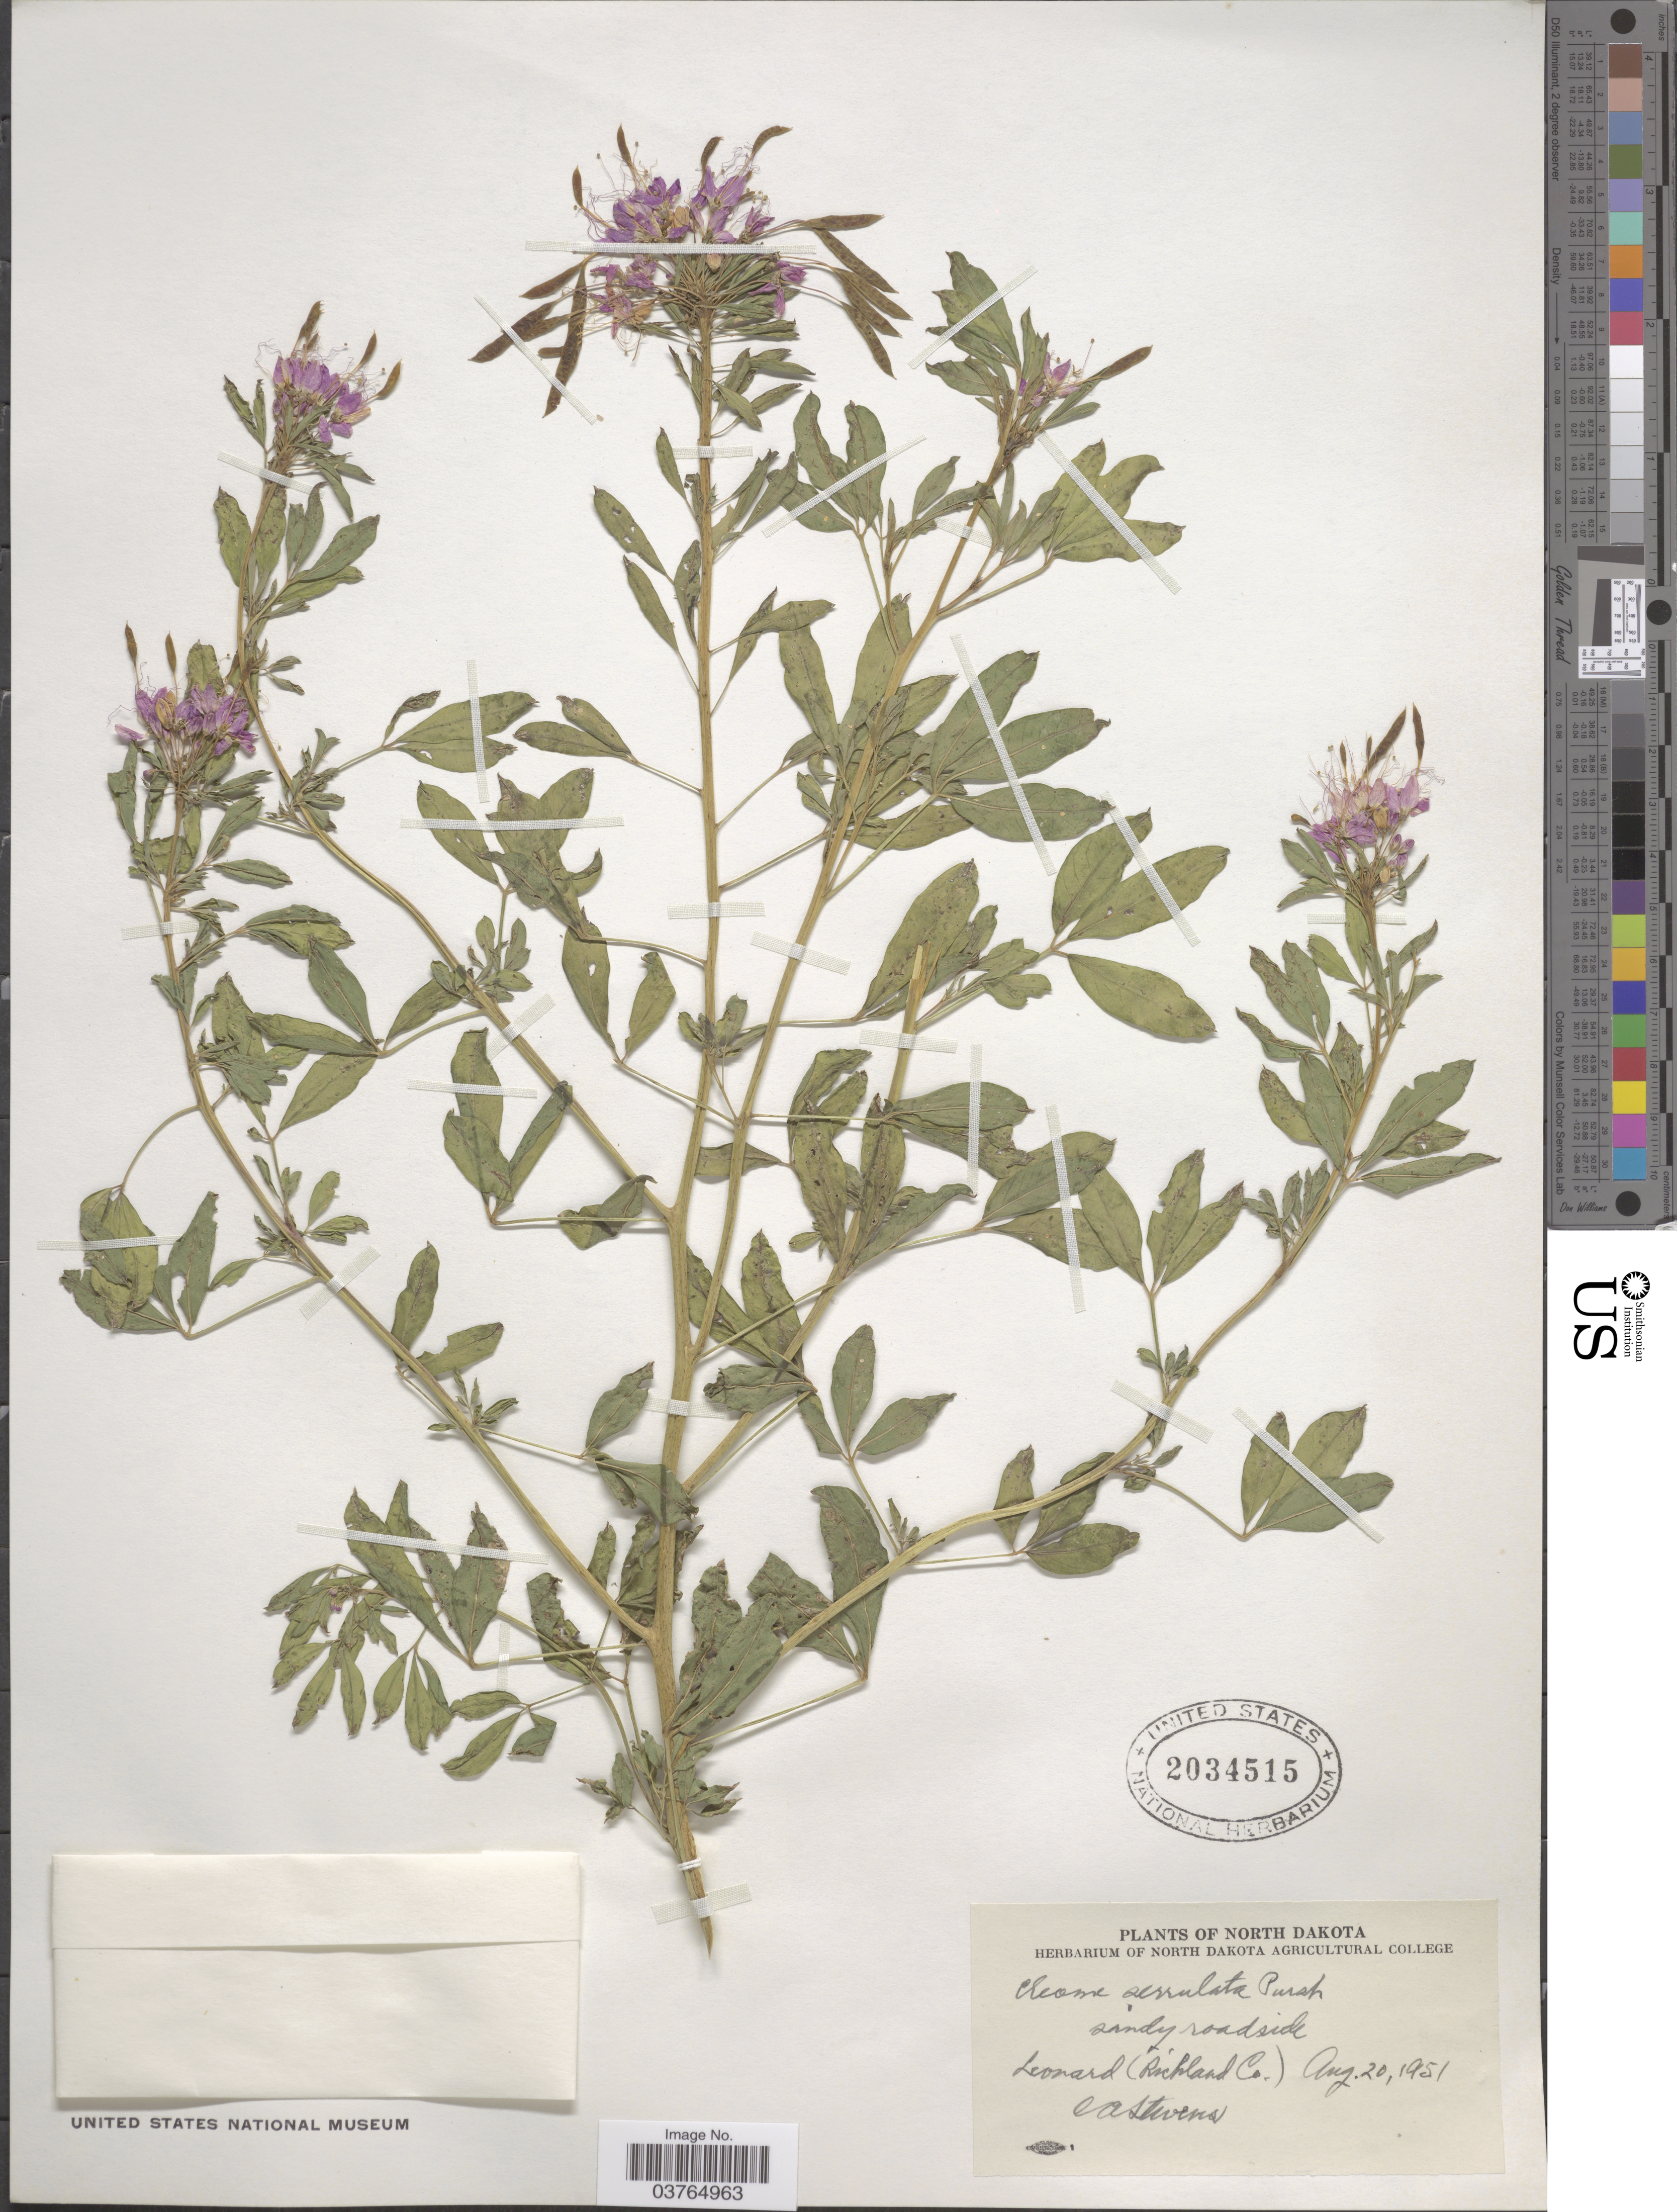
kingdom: Plantae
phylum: Tracheophyta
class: Magnoliopsida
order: Brassicales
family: Cleomaceae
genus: Cleomella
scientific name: Cleomella serrulata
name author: (Pursh) Roalson & J.C. Hall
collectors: O. A. Stevens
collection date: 1951-08-20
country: United States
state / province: North Dakota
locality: Leonard (Richland Co.).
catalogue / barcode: US 2034515